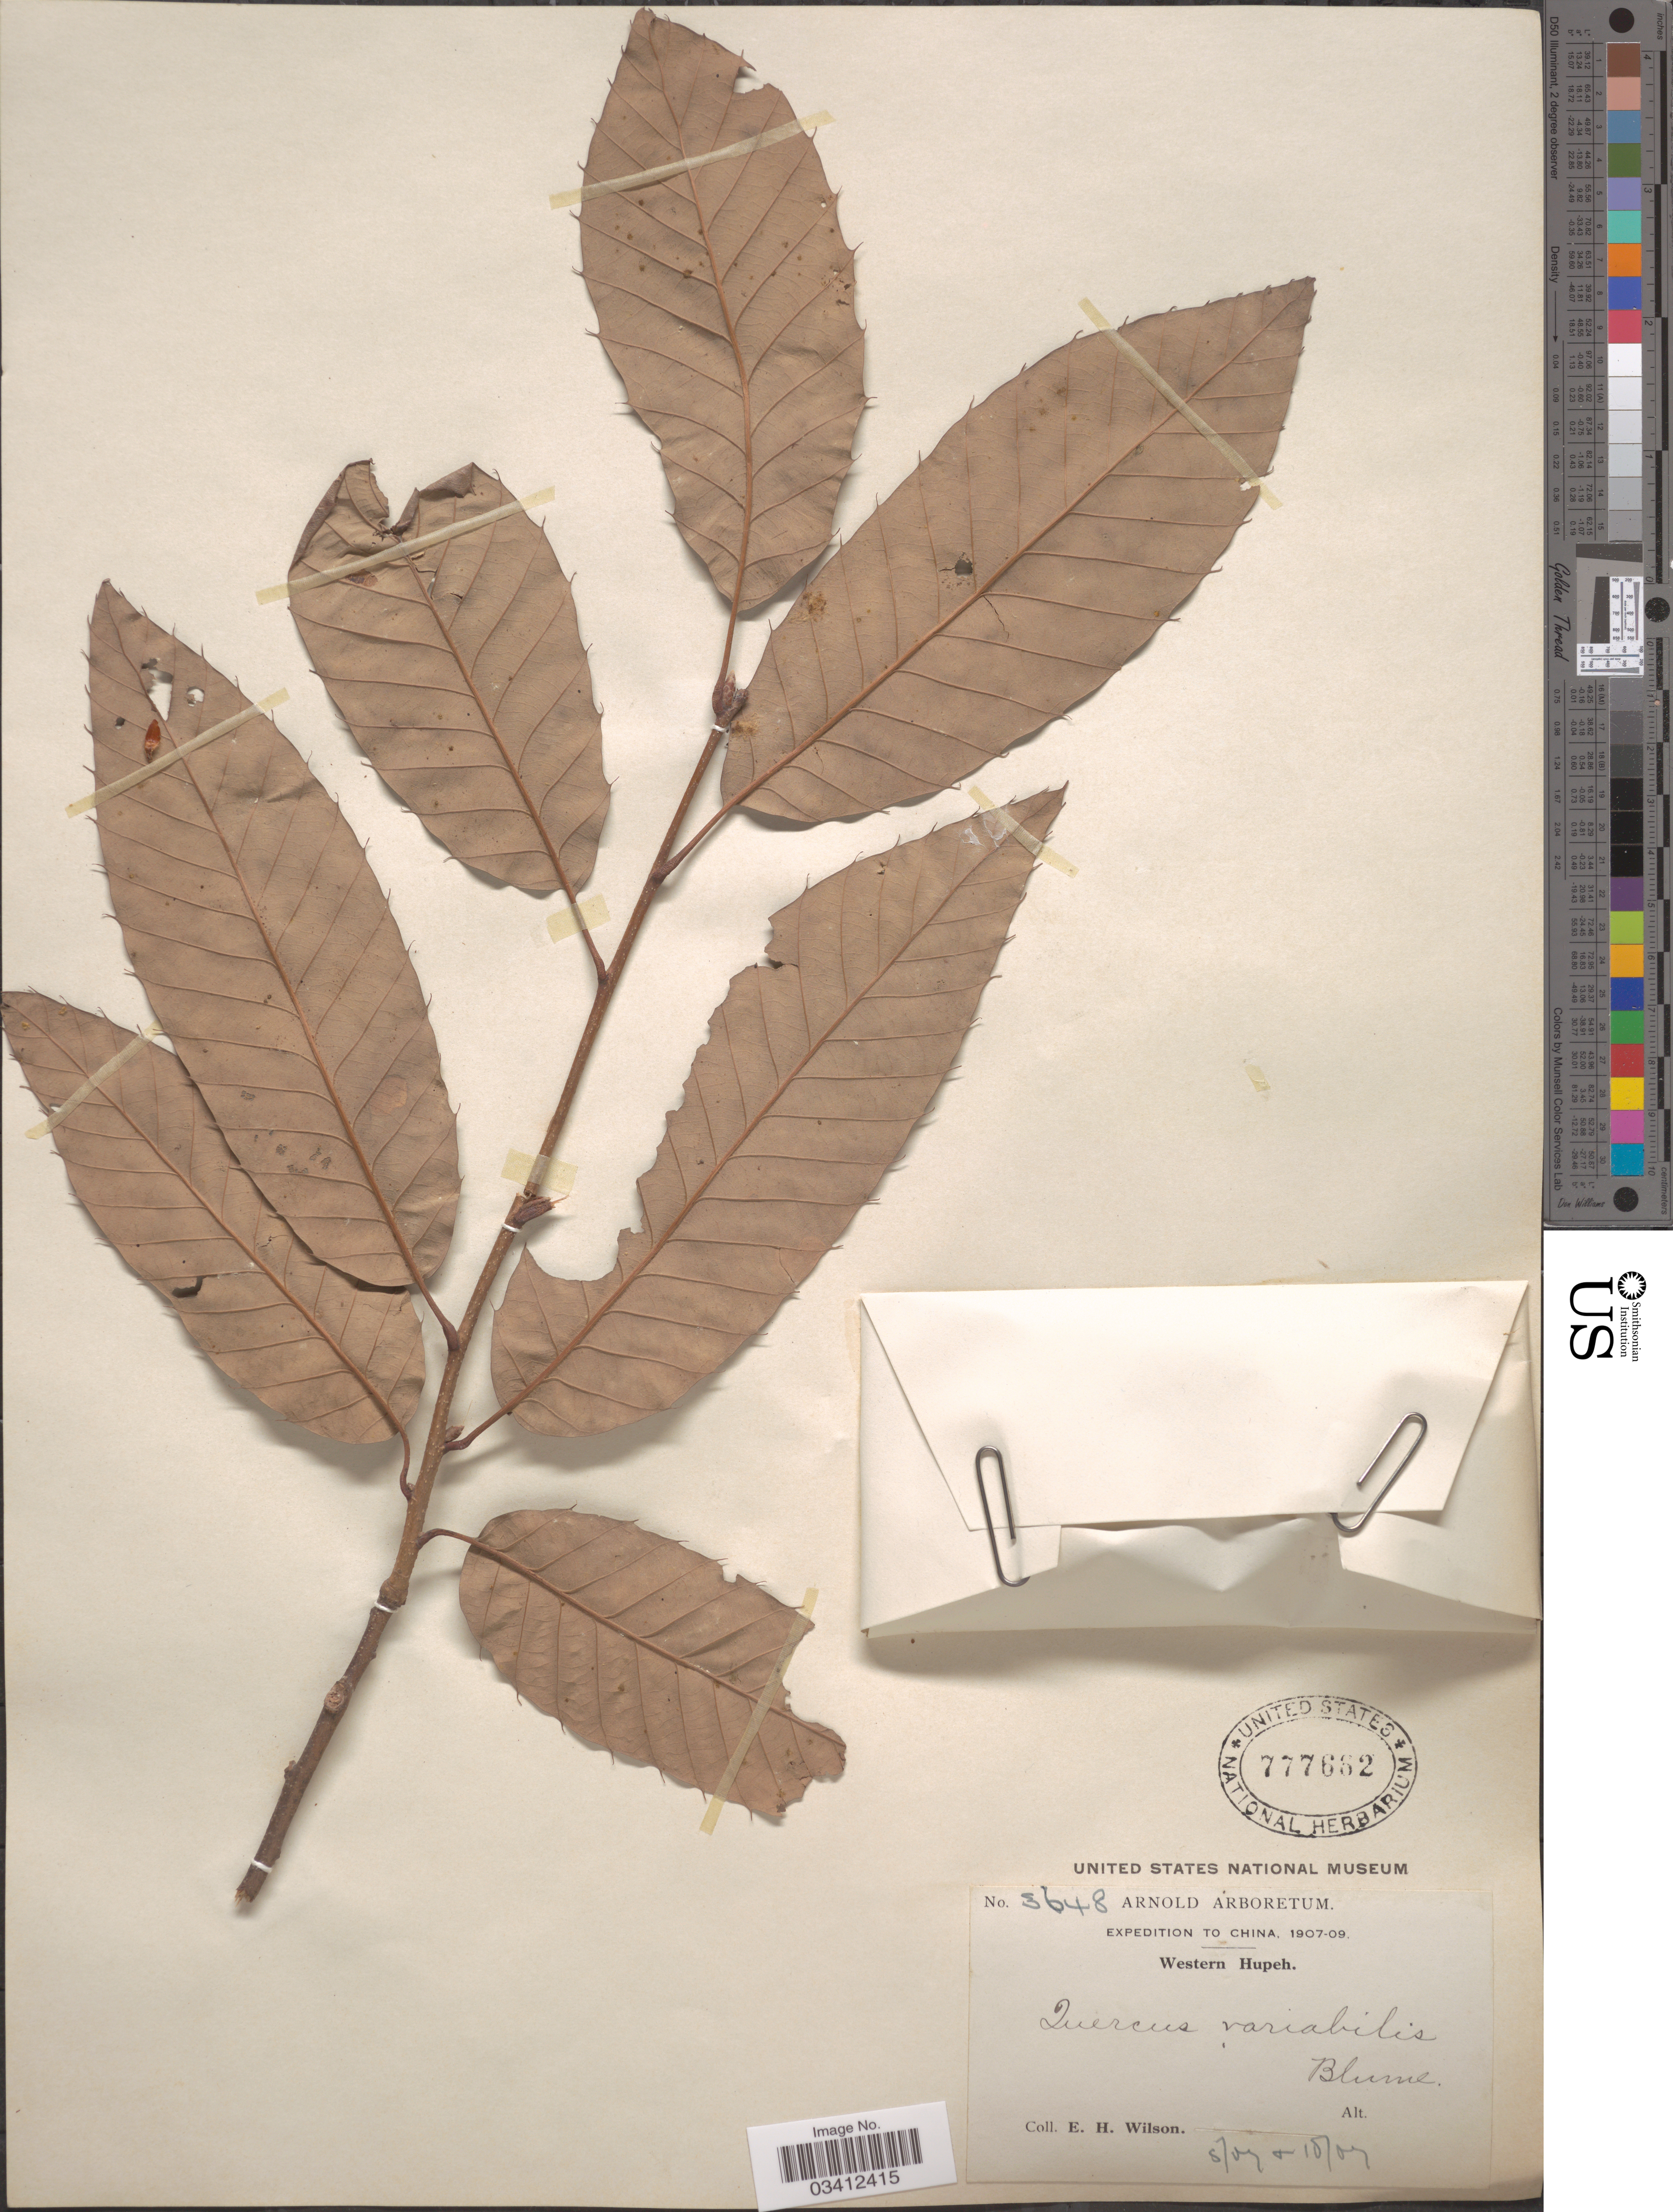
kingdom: Plantae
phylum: Tracheophyta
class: Magnoliopsida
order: Fagales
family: Fagaceae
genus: Quercus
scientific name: Quercus variabilis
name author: Blume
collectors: E. Wilson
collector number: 3648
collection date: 1907-05/1907-10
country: China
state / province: Hubei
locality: Western Hupeh.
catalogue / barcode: US 777662